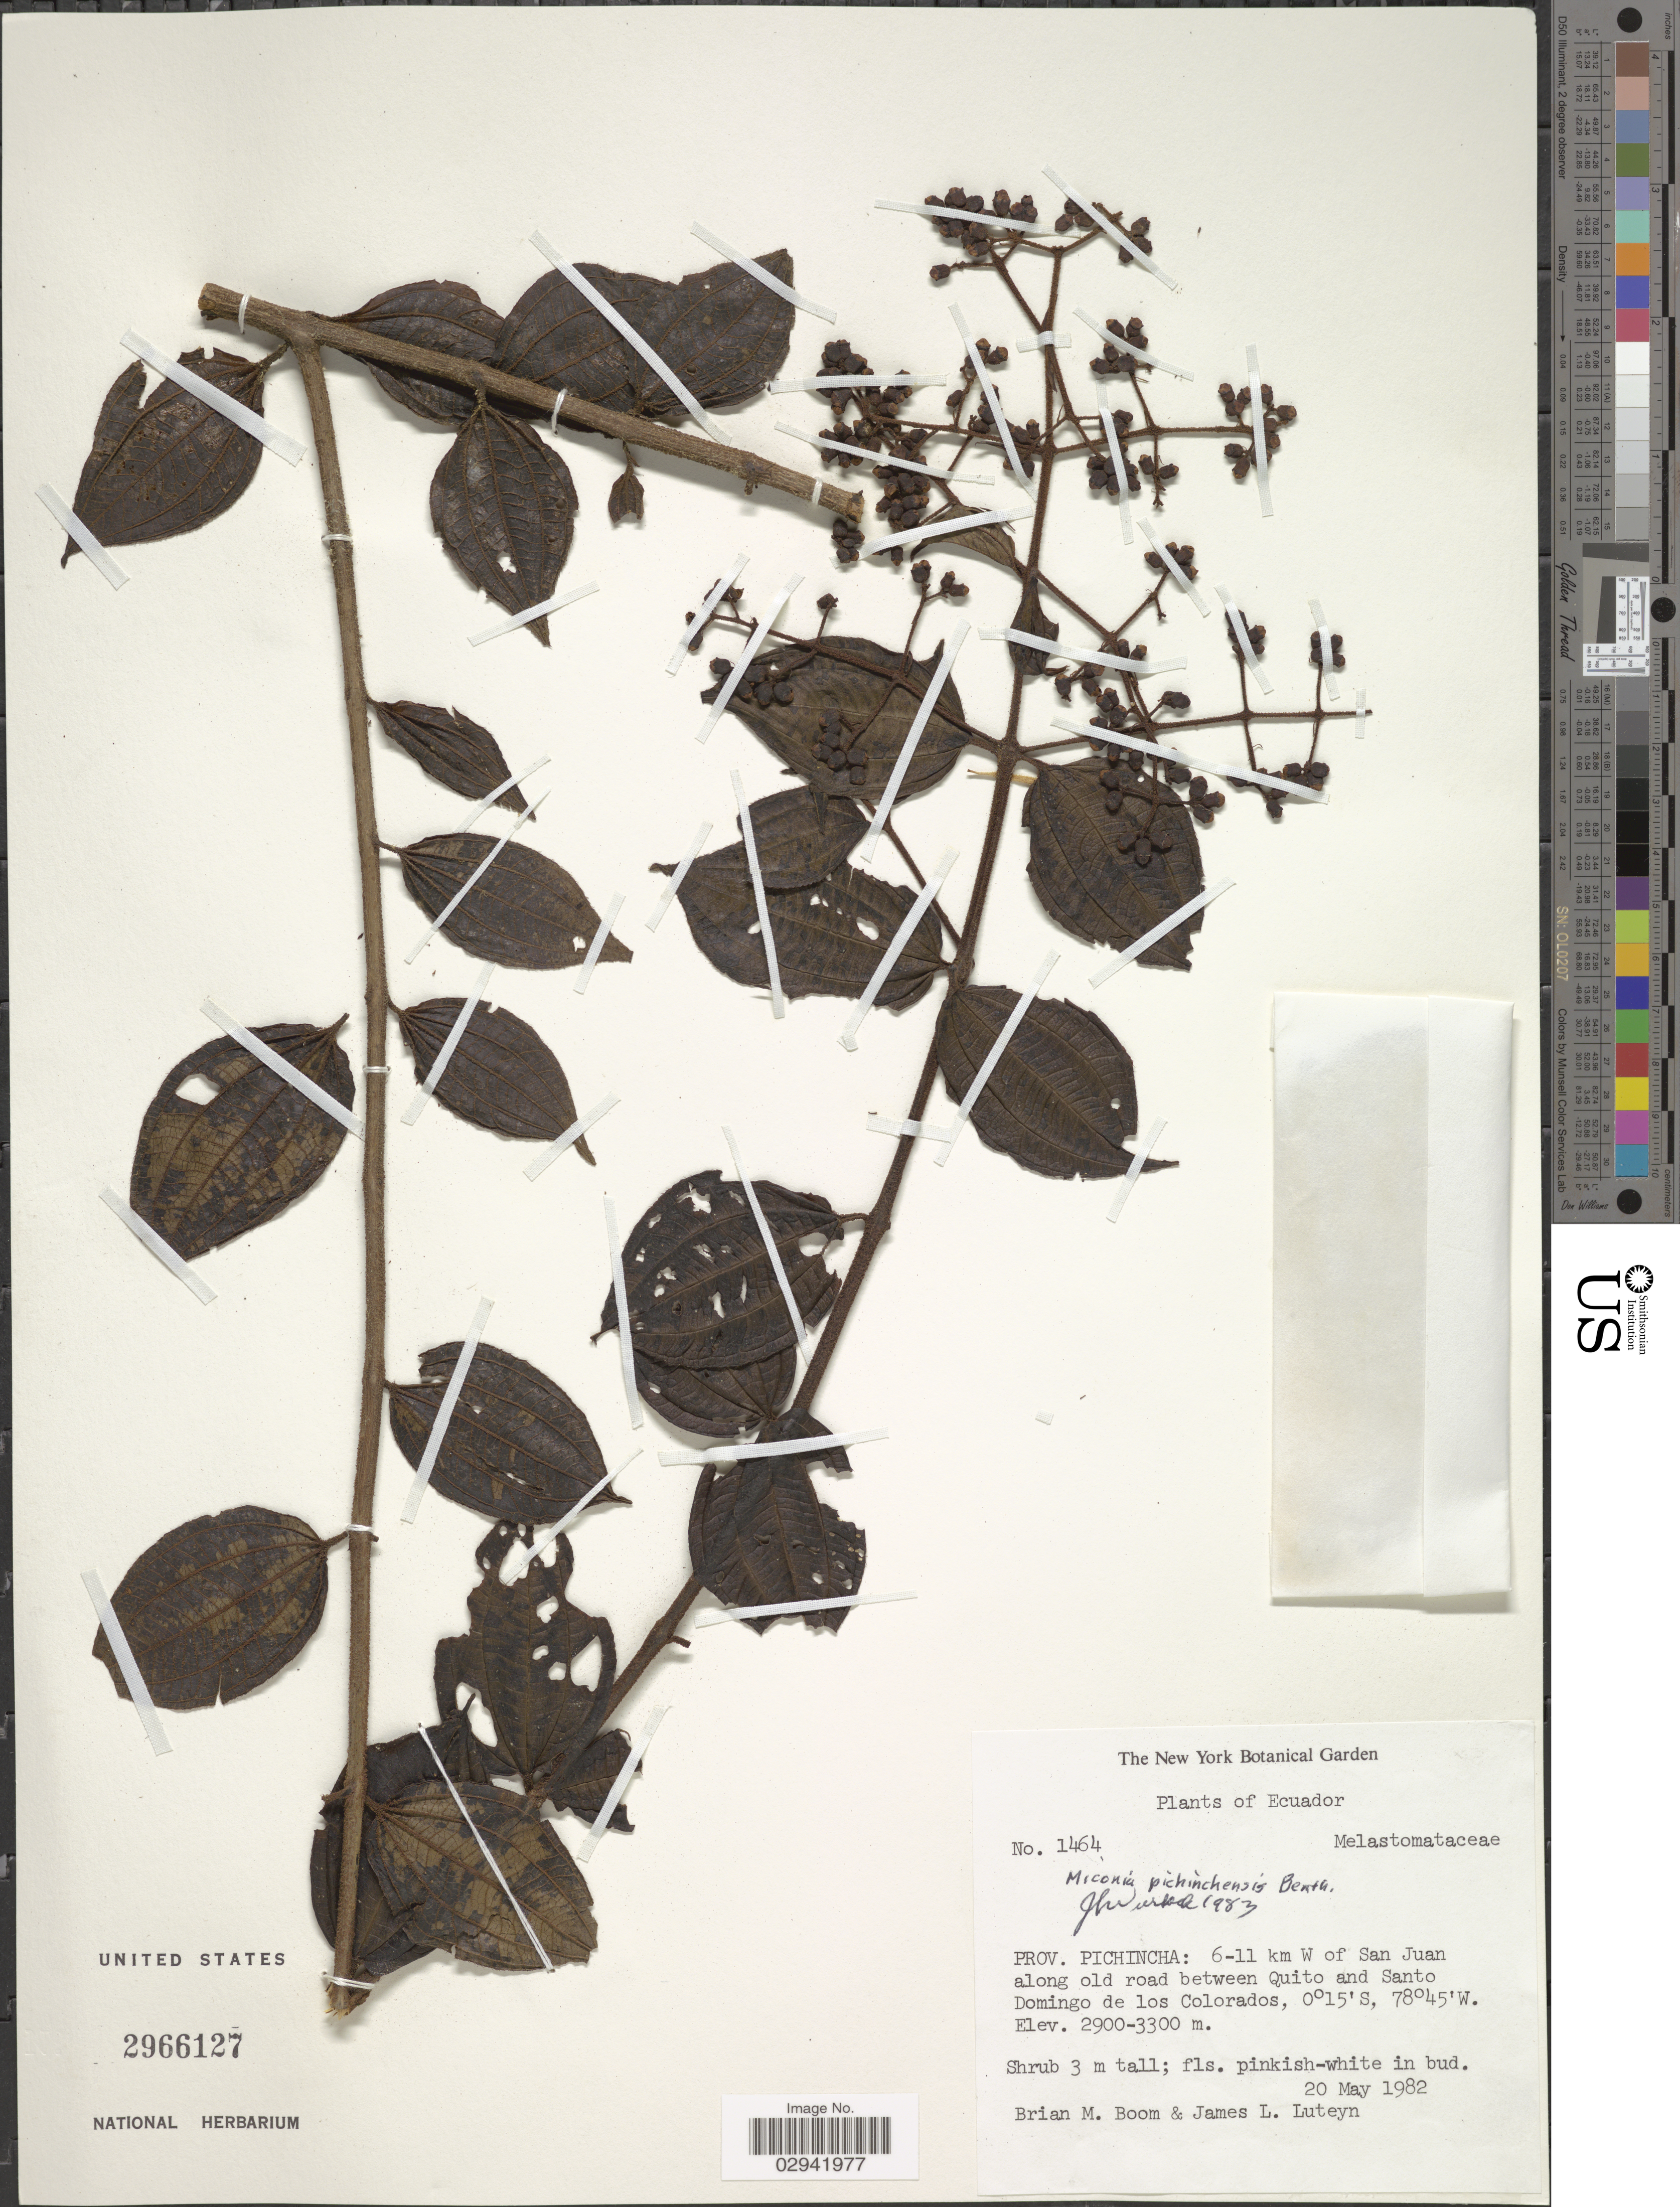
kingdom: Plantae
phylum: Tracheophyta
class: Magnoliopsida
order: Myrtales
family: Melastomataceae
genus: Miconia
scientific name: Miconia pichinchensis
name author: Benth.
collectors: B. M. Boom & J. L. Luteyn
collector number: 1464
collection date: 1982-05-20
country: Ecuador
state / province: Pichincha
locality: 6-11 km W of San Juan along old road between Quito and Santo Domingo de los Colorados.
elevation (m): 2900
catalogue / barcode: US 2966127